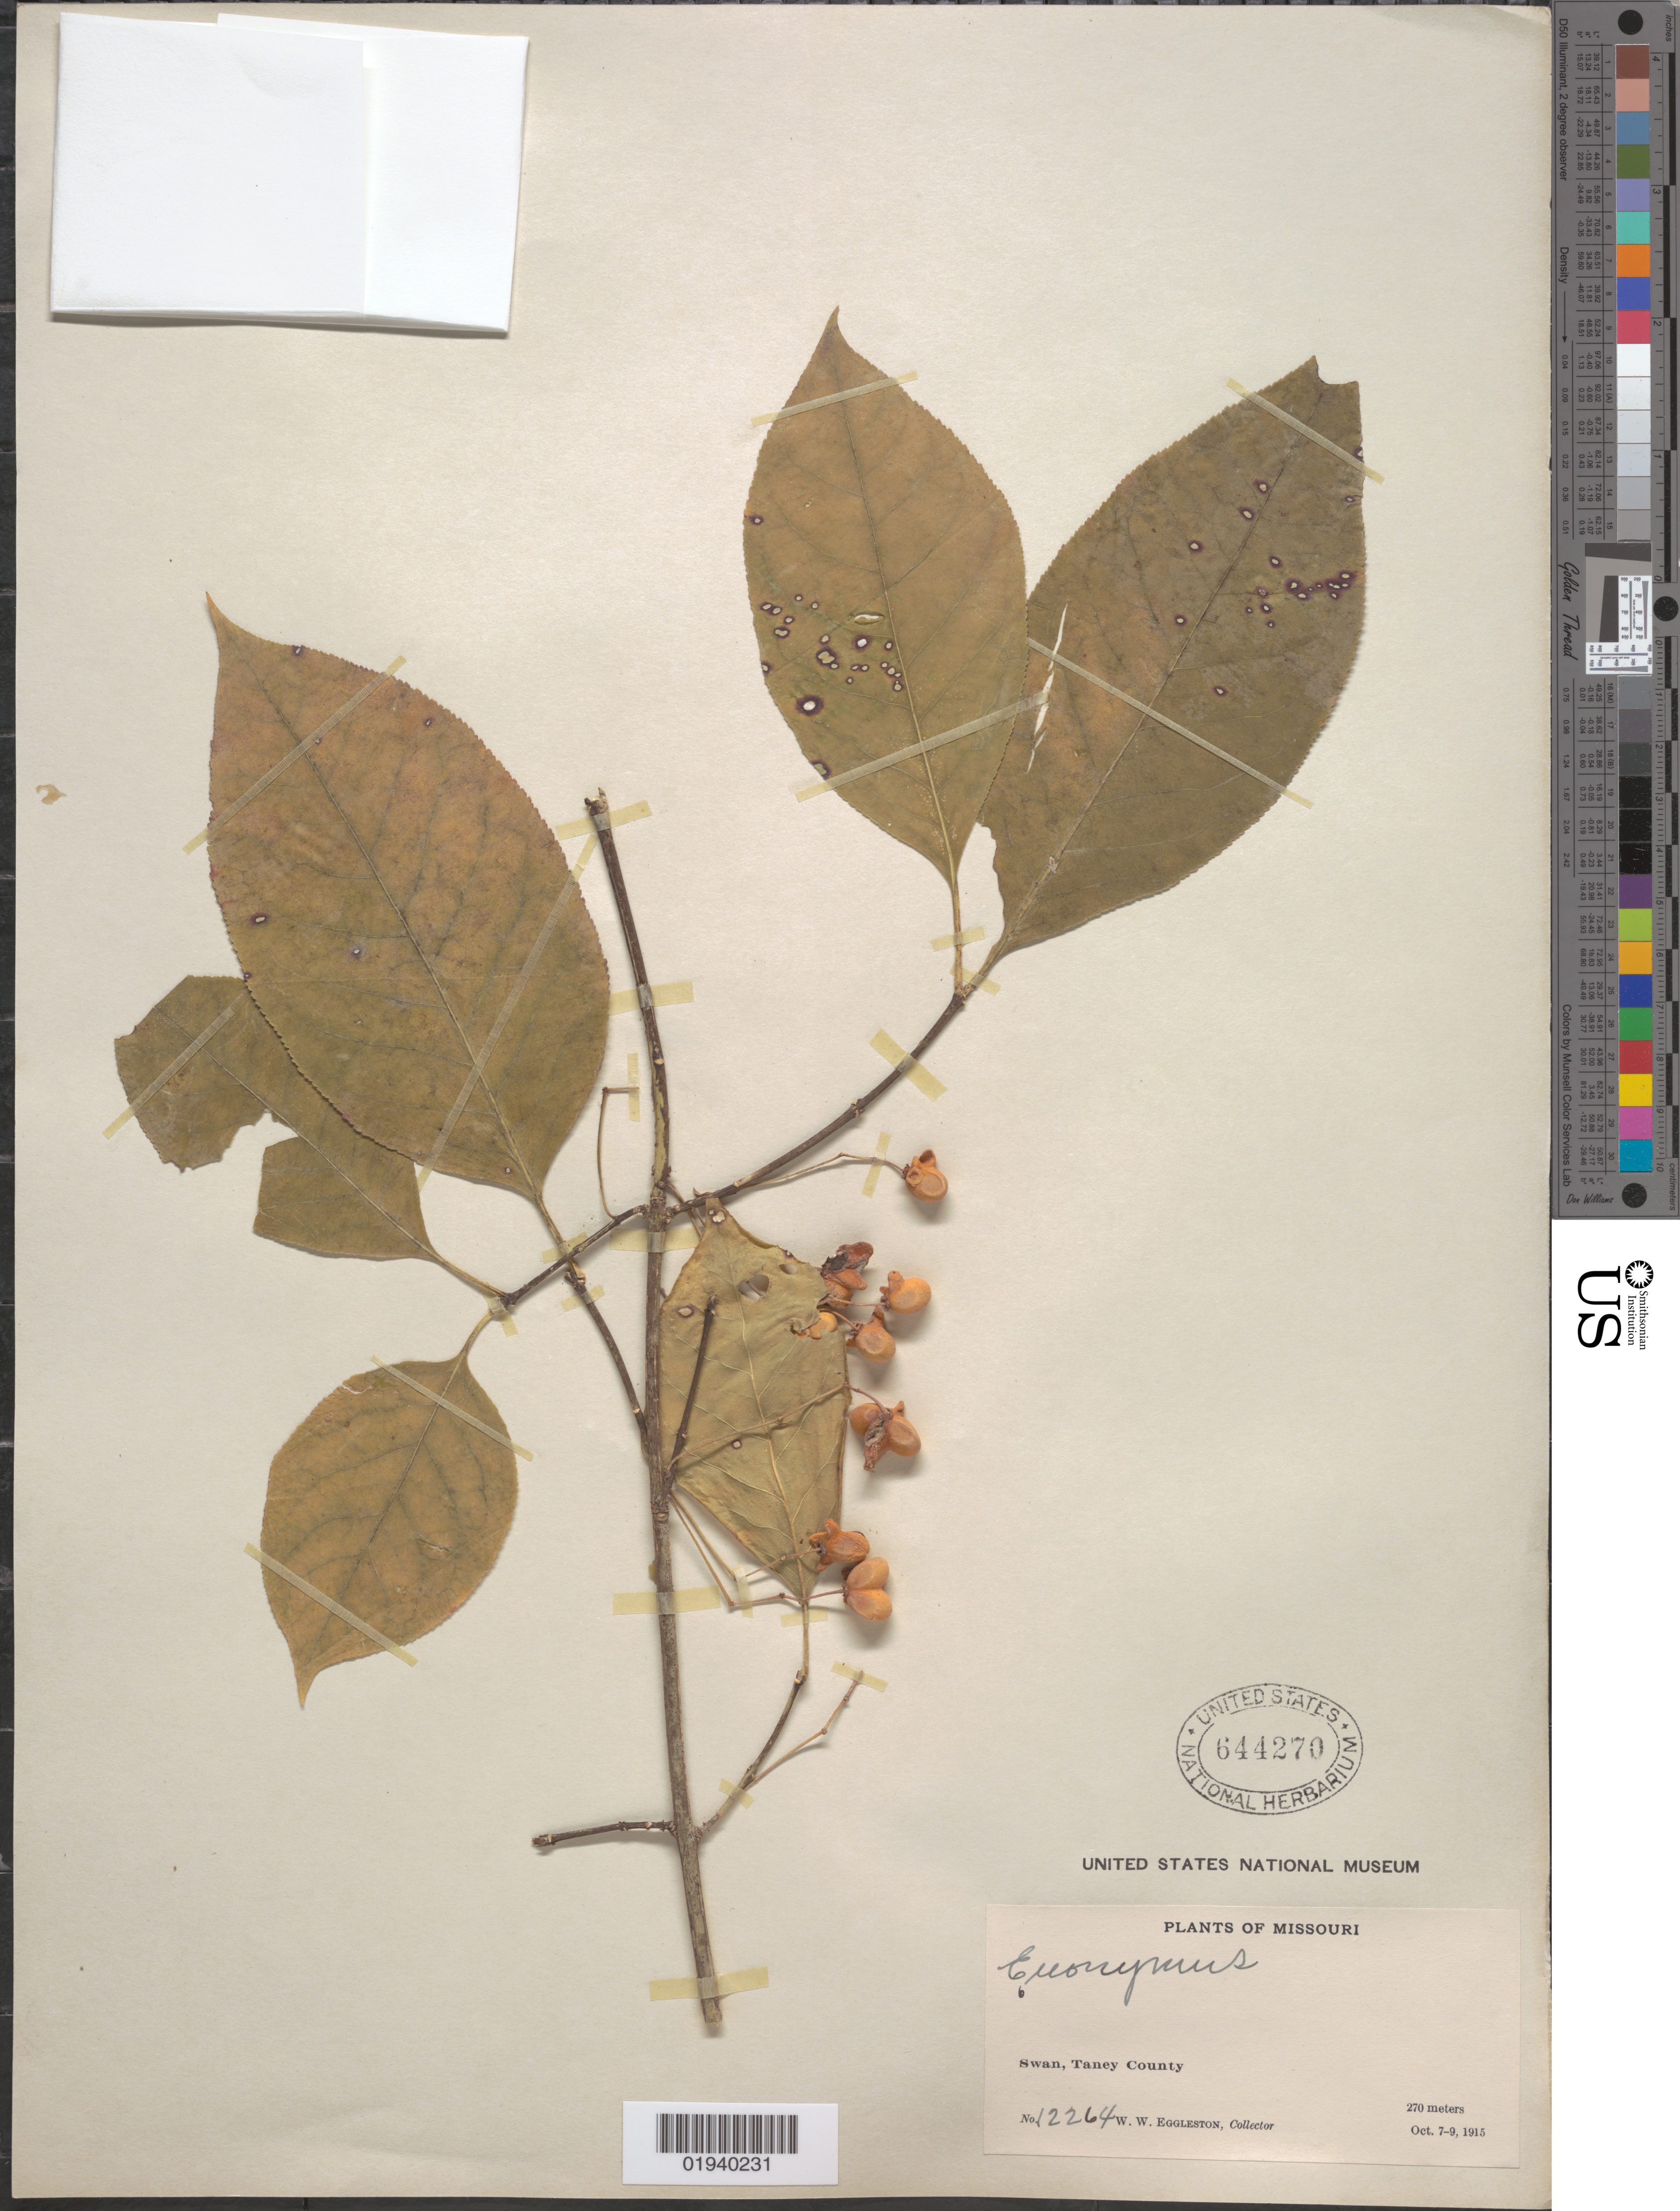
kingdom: Plantae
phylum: Tracheophyta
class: Magnoliopsida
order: Celastrales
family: Celastraceae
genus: Euonymus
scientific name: Euonymus atropurpureus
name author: Jacq.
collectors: W. W. Eggleston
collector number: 12264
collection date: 1915-10-07/1915-10-09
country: United States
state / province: Missouri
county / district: Taney County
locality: Swan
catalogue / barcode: US 644270